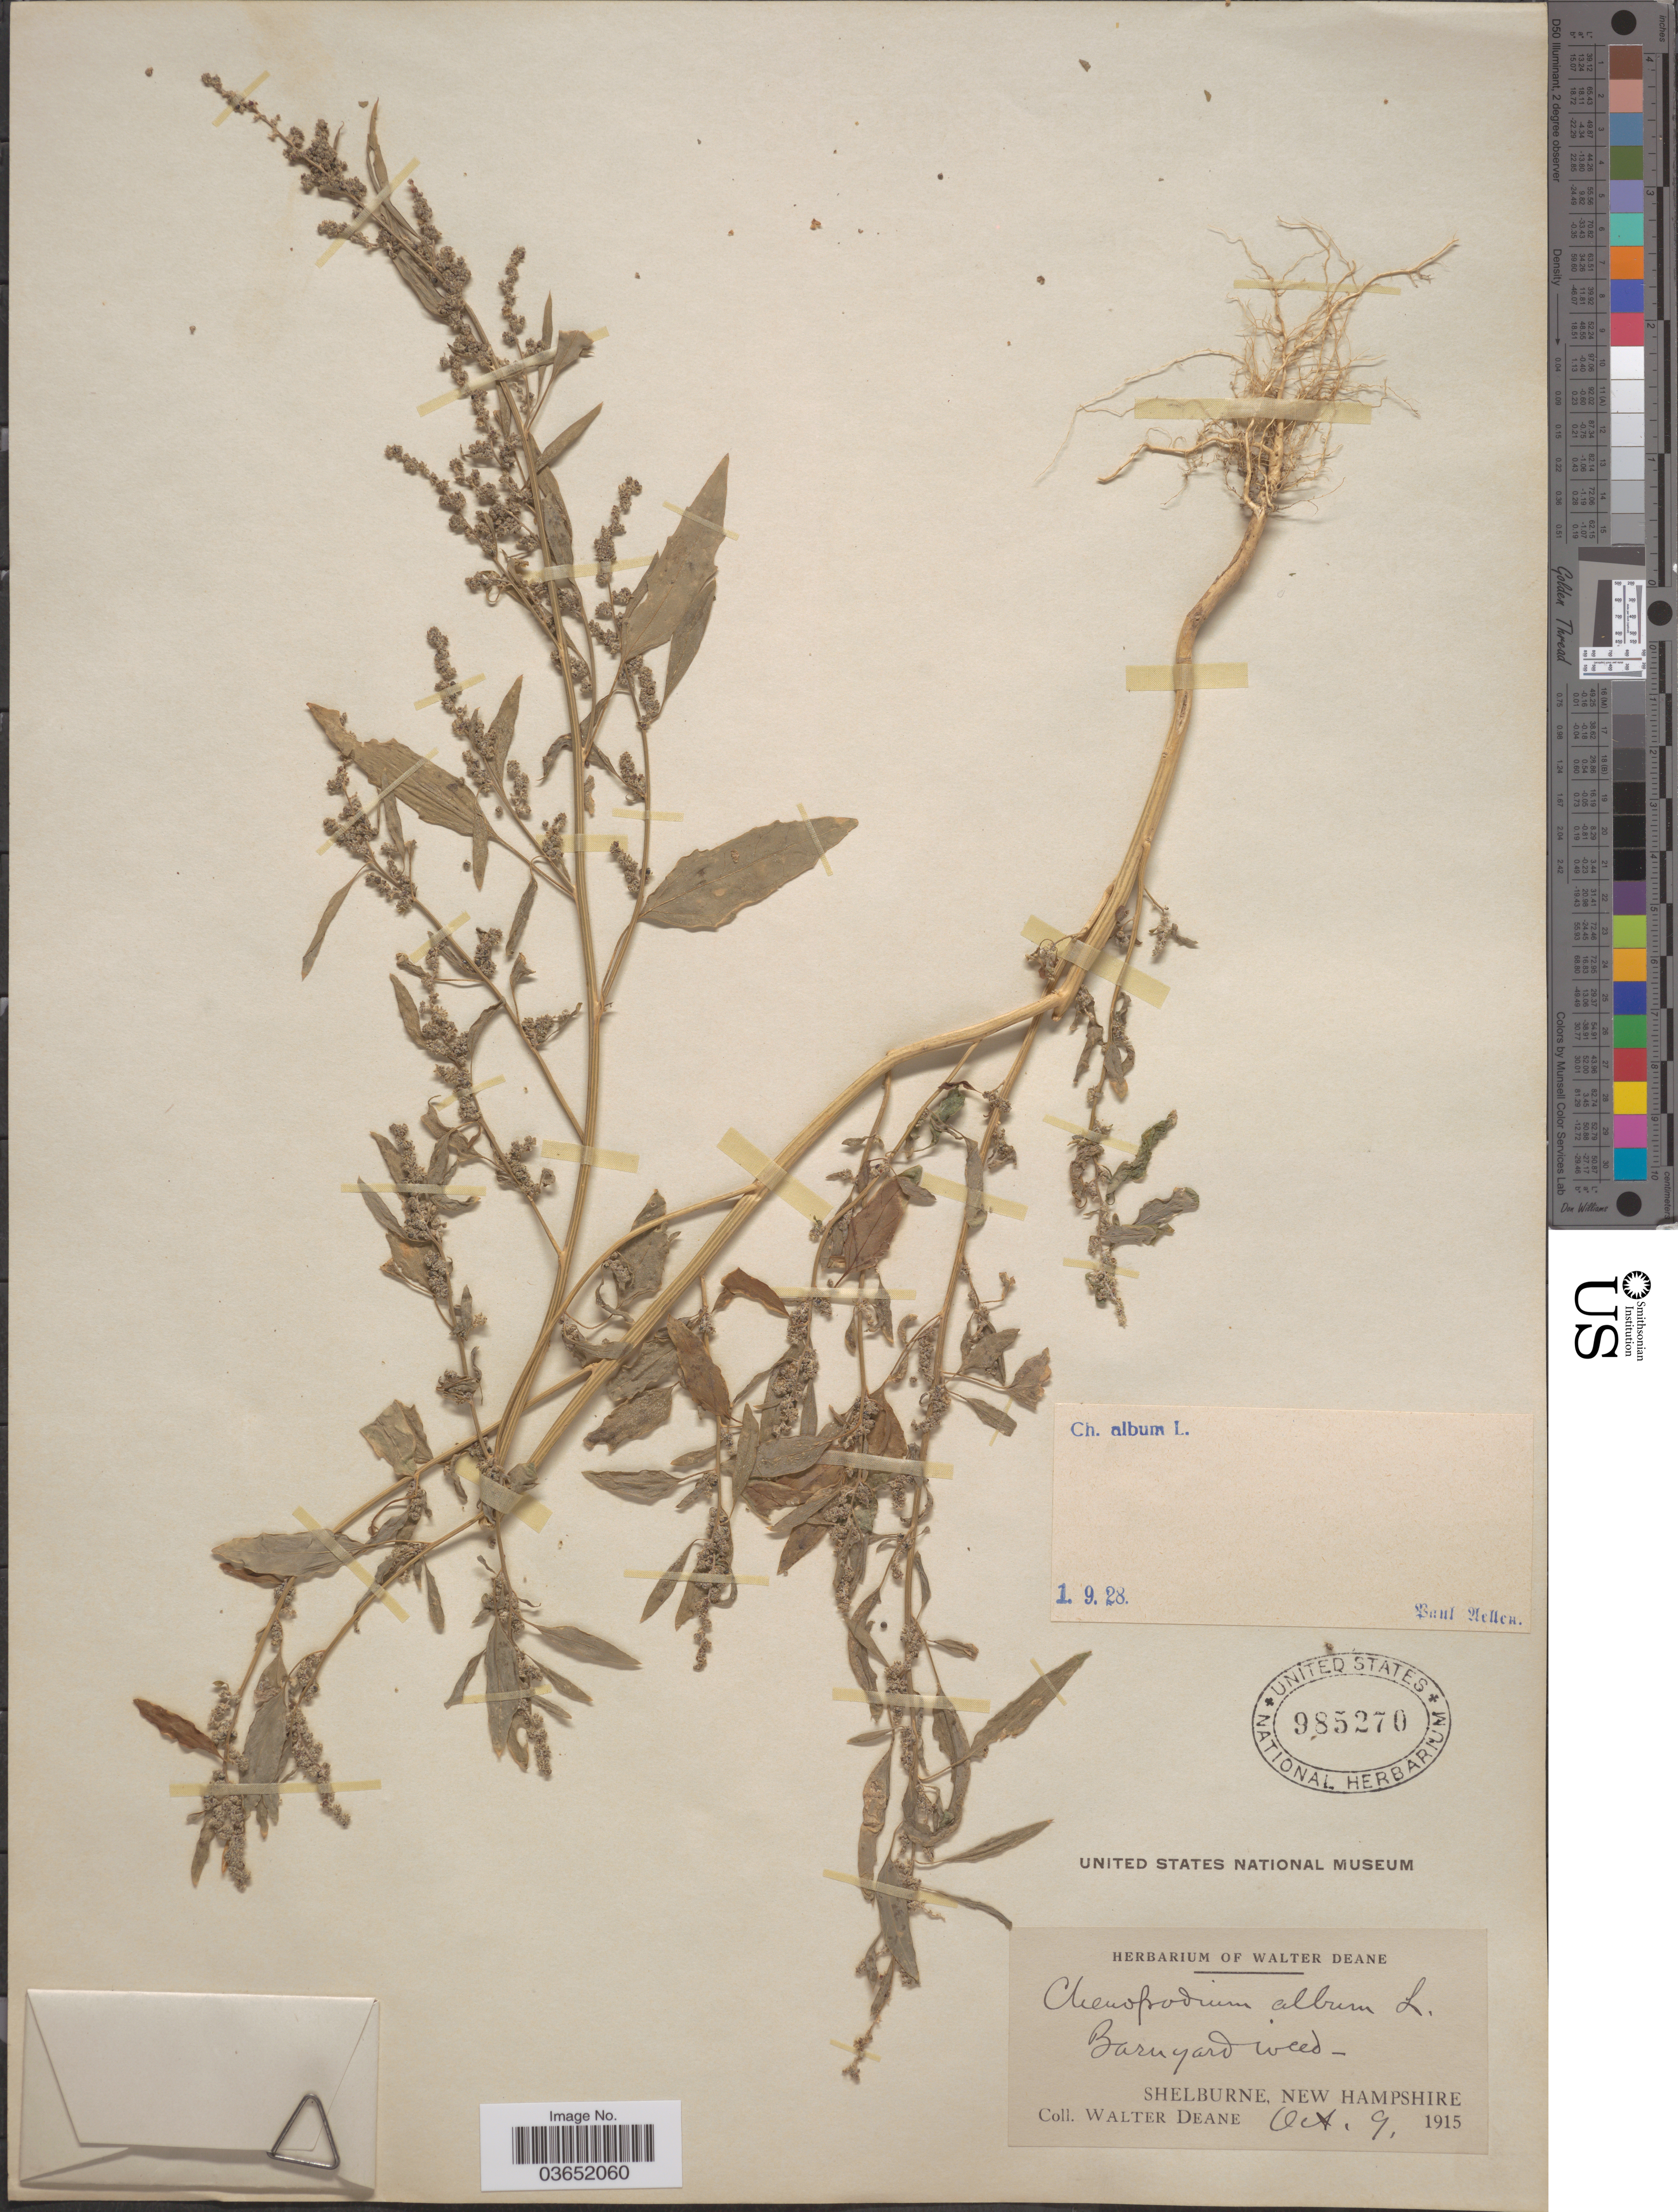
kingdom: Plantae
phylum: Tracheophyta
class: Magnoliopsida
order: Caryophyllales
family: Amaranthaceae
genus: Chenopodium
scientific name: Chenopodium album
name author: L.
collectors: W. Deane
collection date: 1915-10-09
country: United States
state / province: New Hampshire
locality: Shelburne.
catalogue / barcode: US 985270